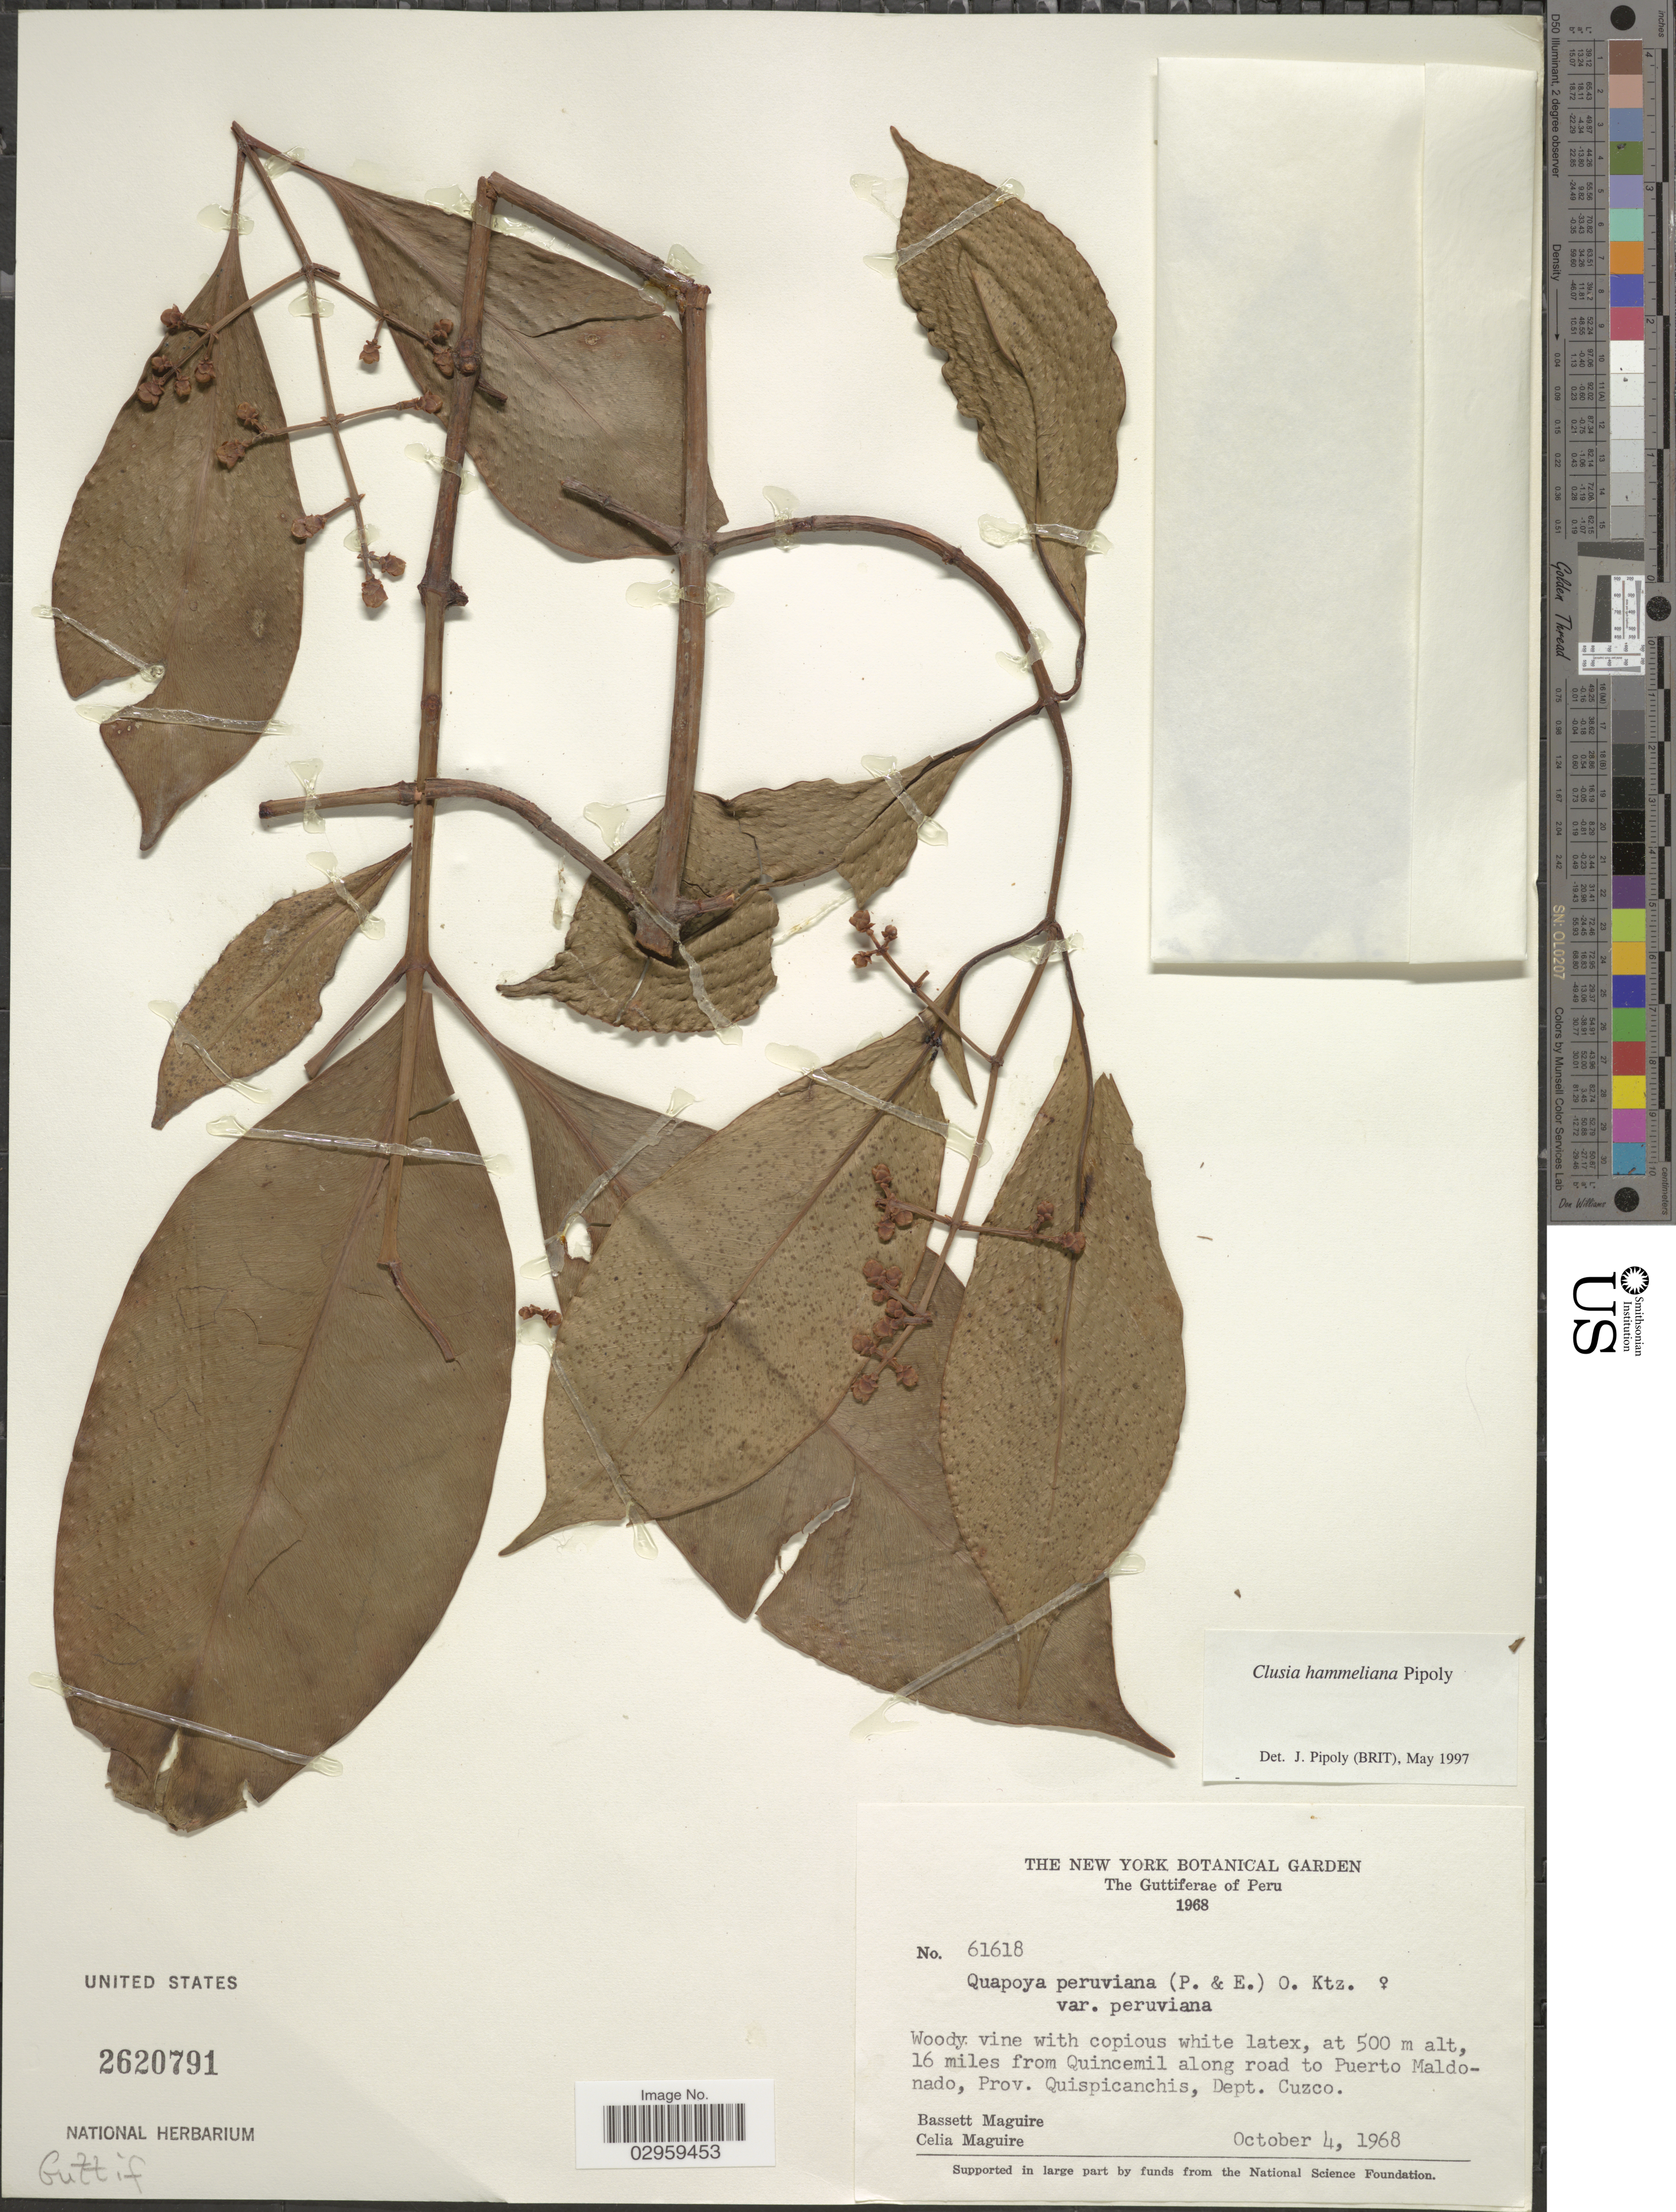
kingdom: Plantae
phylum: Tracheophyta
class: Magnoliopsida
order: Malpighiales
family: Clusiaceae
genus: Clusia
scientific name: Clusia hammeliana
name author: Pipoly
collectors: B. Maguire & C. K. Maguire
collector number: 61618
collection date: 1968-10-04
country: Peru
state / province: Cusco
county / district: Quispicanchis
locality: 16 miles from Quincemil along road to Puerto Maldonado, Prov. Quispicanchis, Dept. Cuzco.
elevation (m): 500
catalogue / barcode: US 2620791